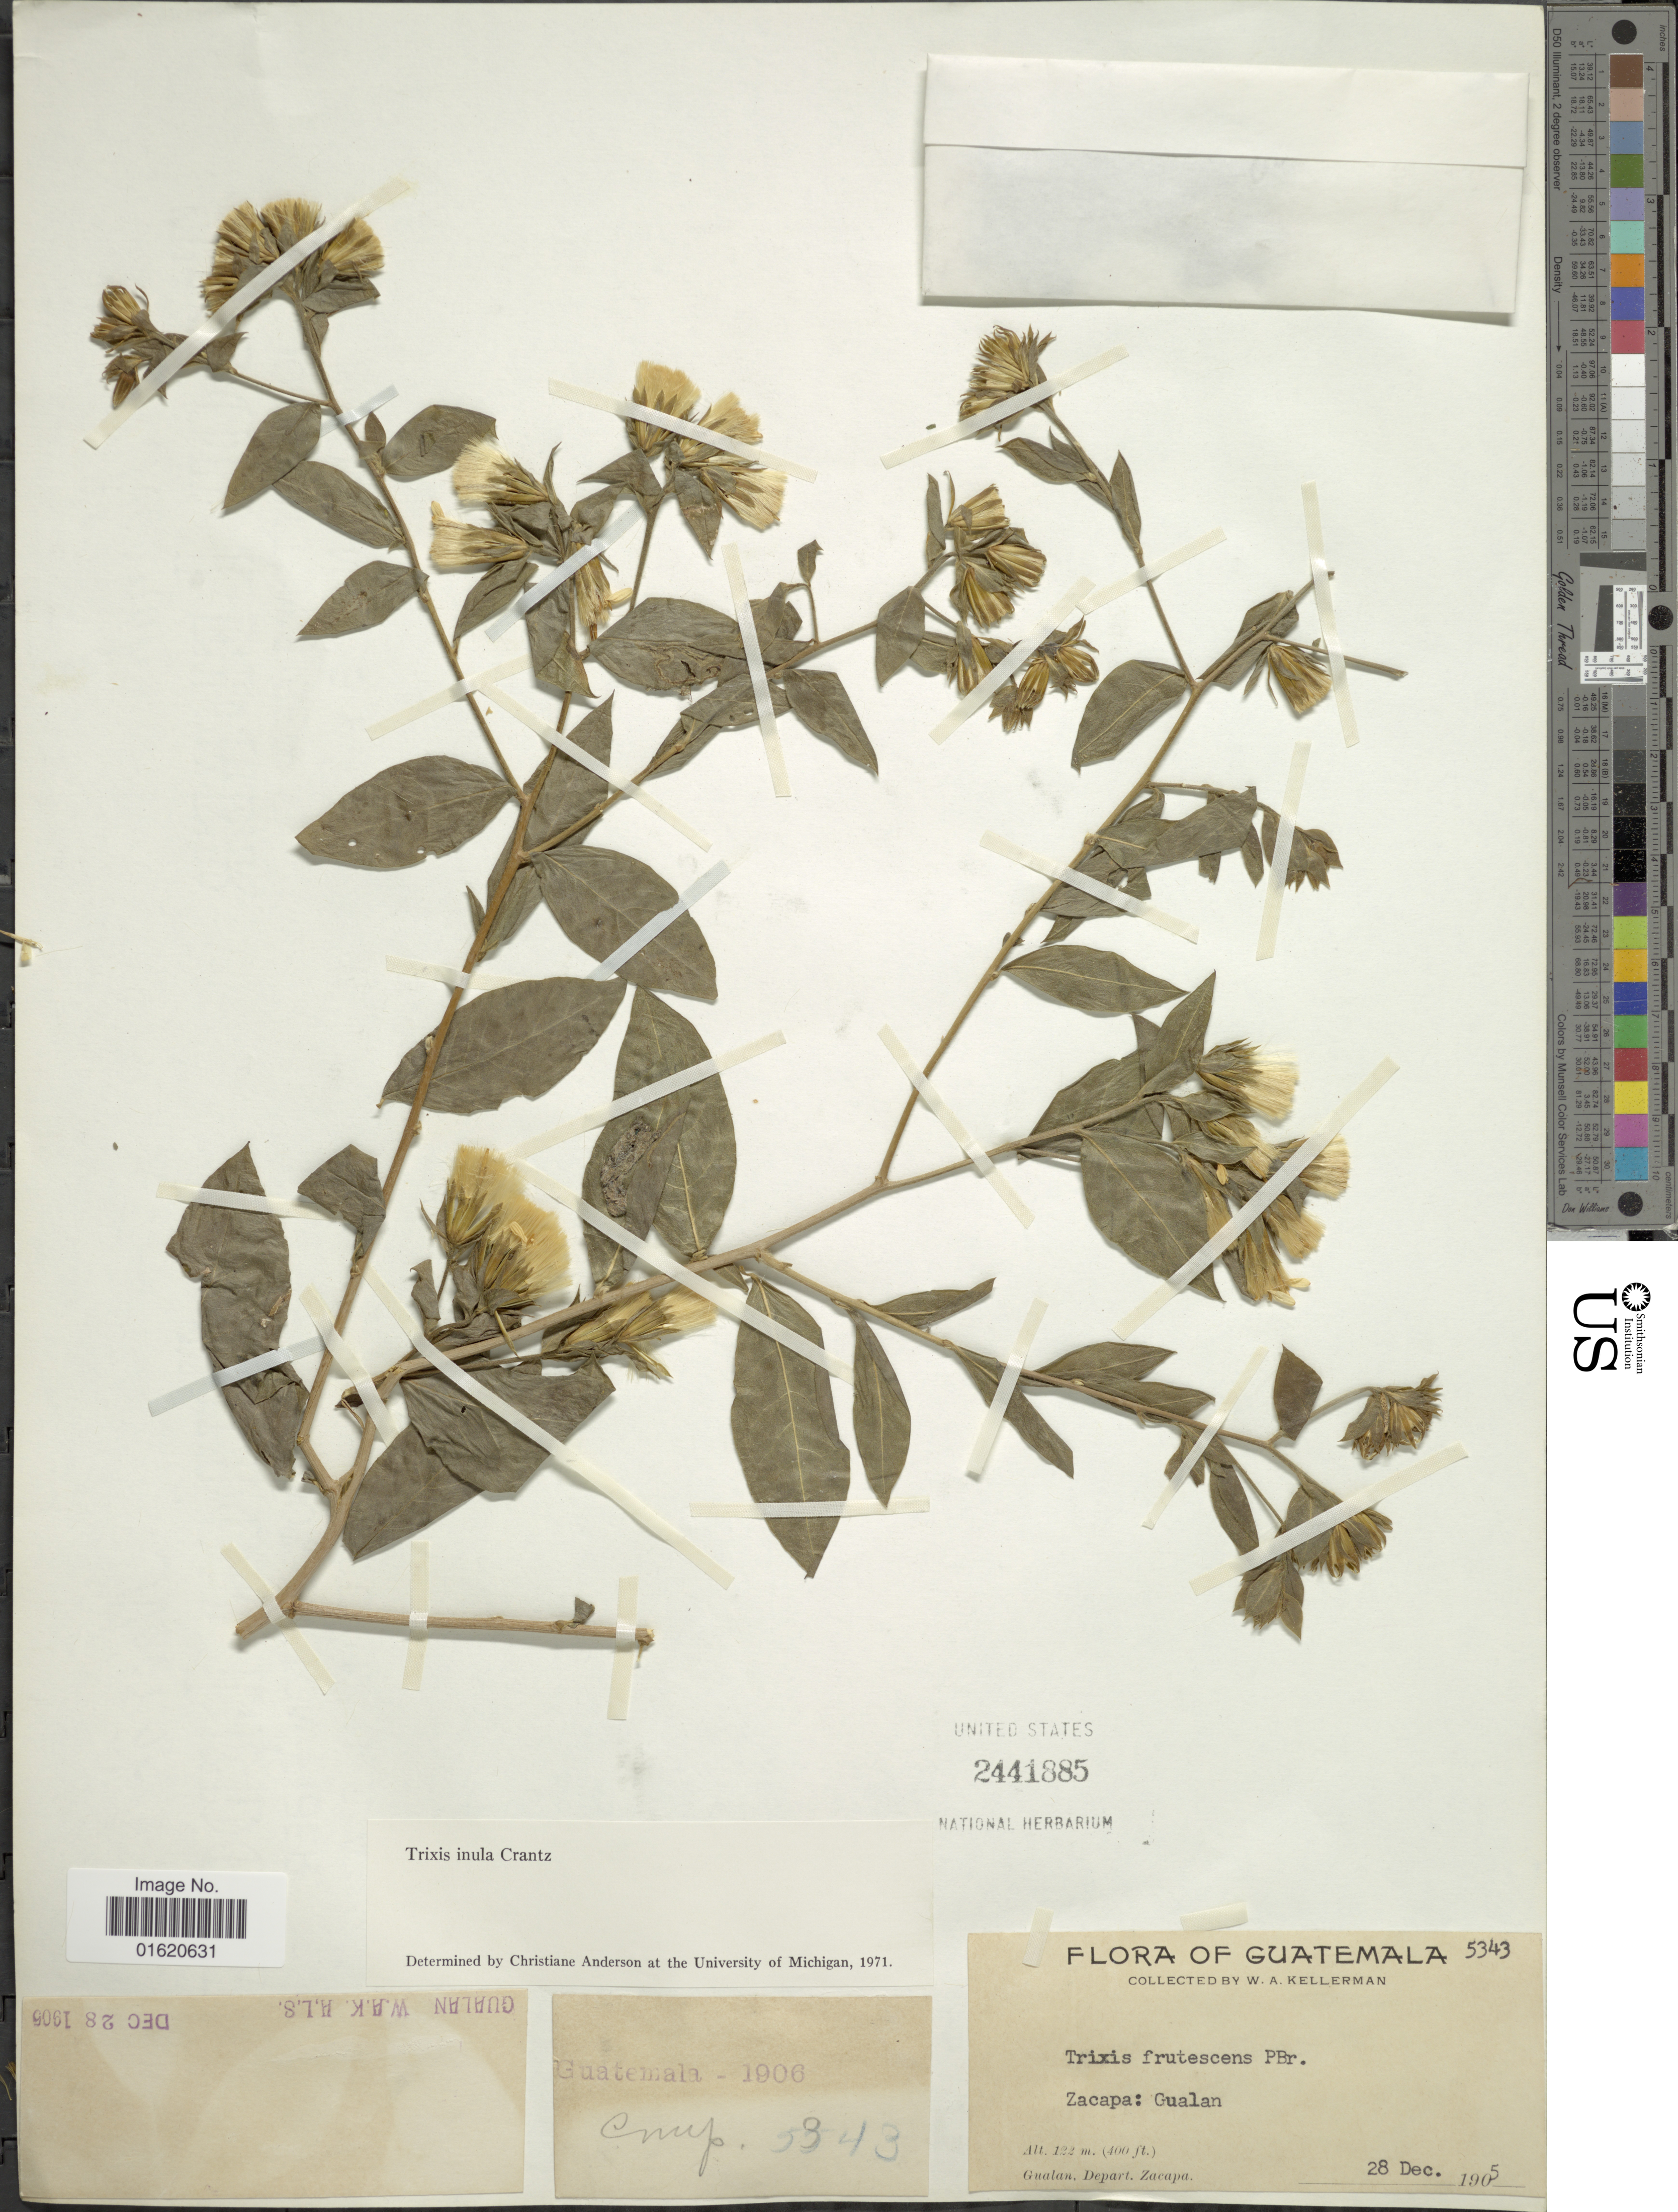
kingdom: Plantae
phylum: Tracheophyta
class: Magnoliopsida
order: Asterales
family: Asteraceae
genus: Trixis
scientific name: Trixis inula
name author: Crantz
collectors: W. Kellerman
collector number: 5343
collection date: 1905-12-28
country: Guatemala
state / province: Zacapa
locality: Gualan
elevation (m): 122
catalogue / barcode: US 2441885